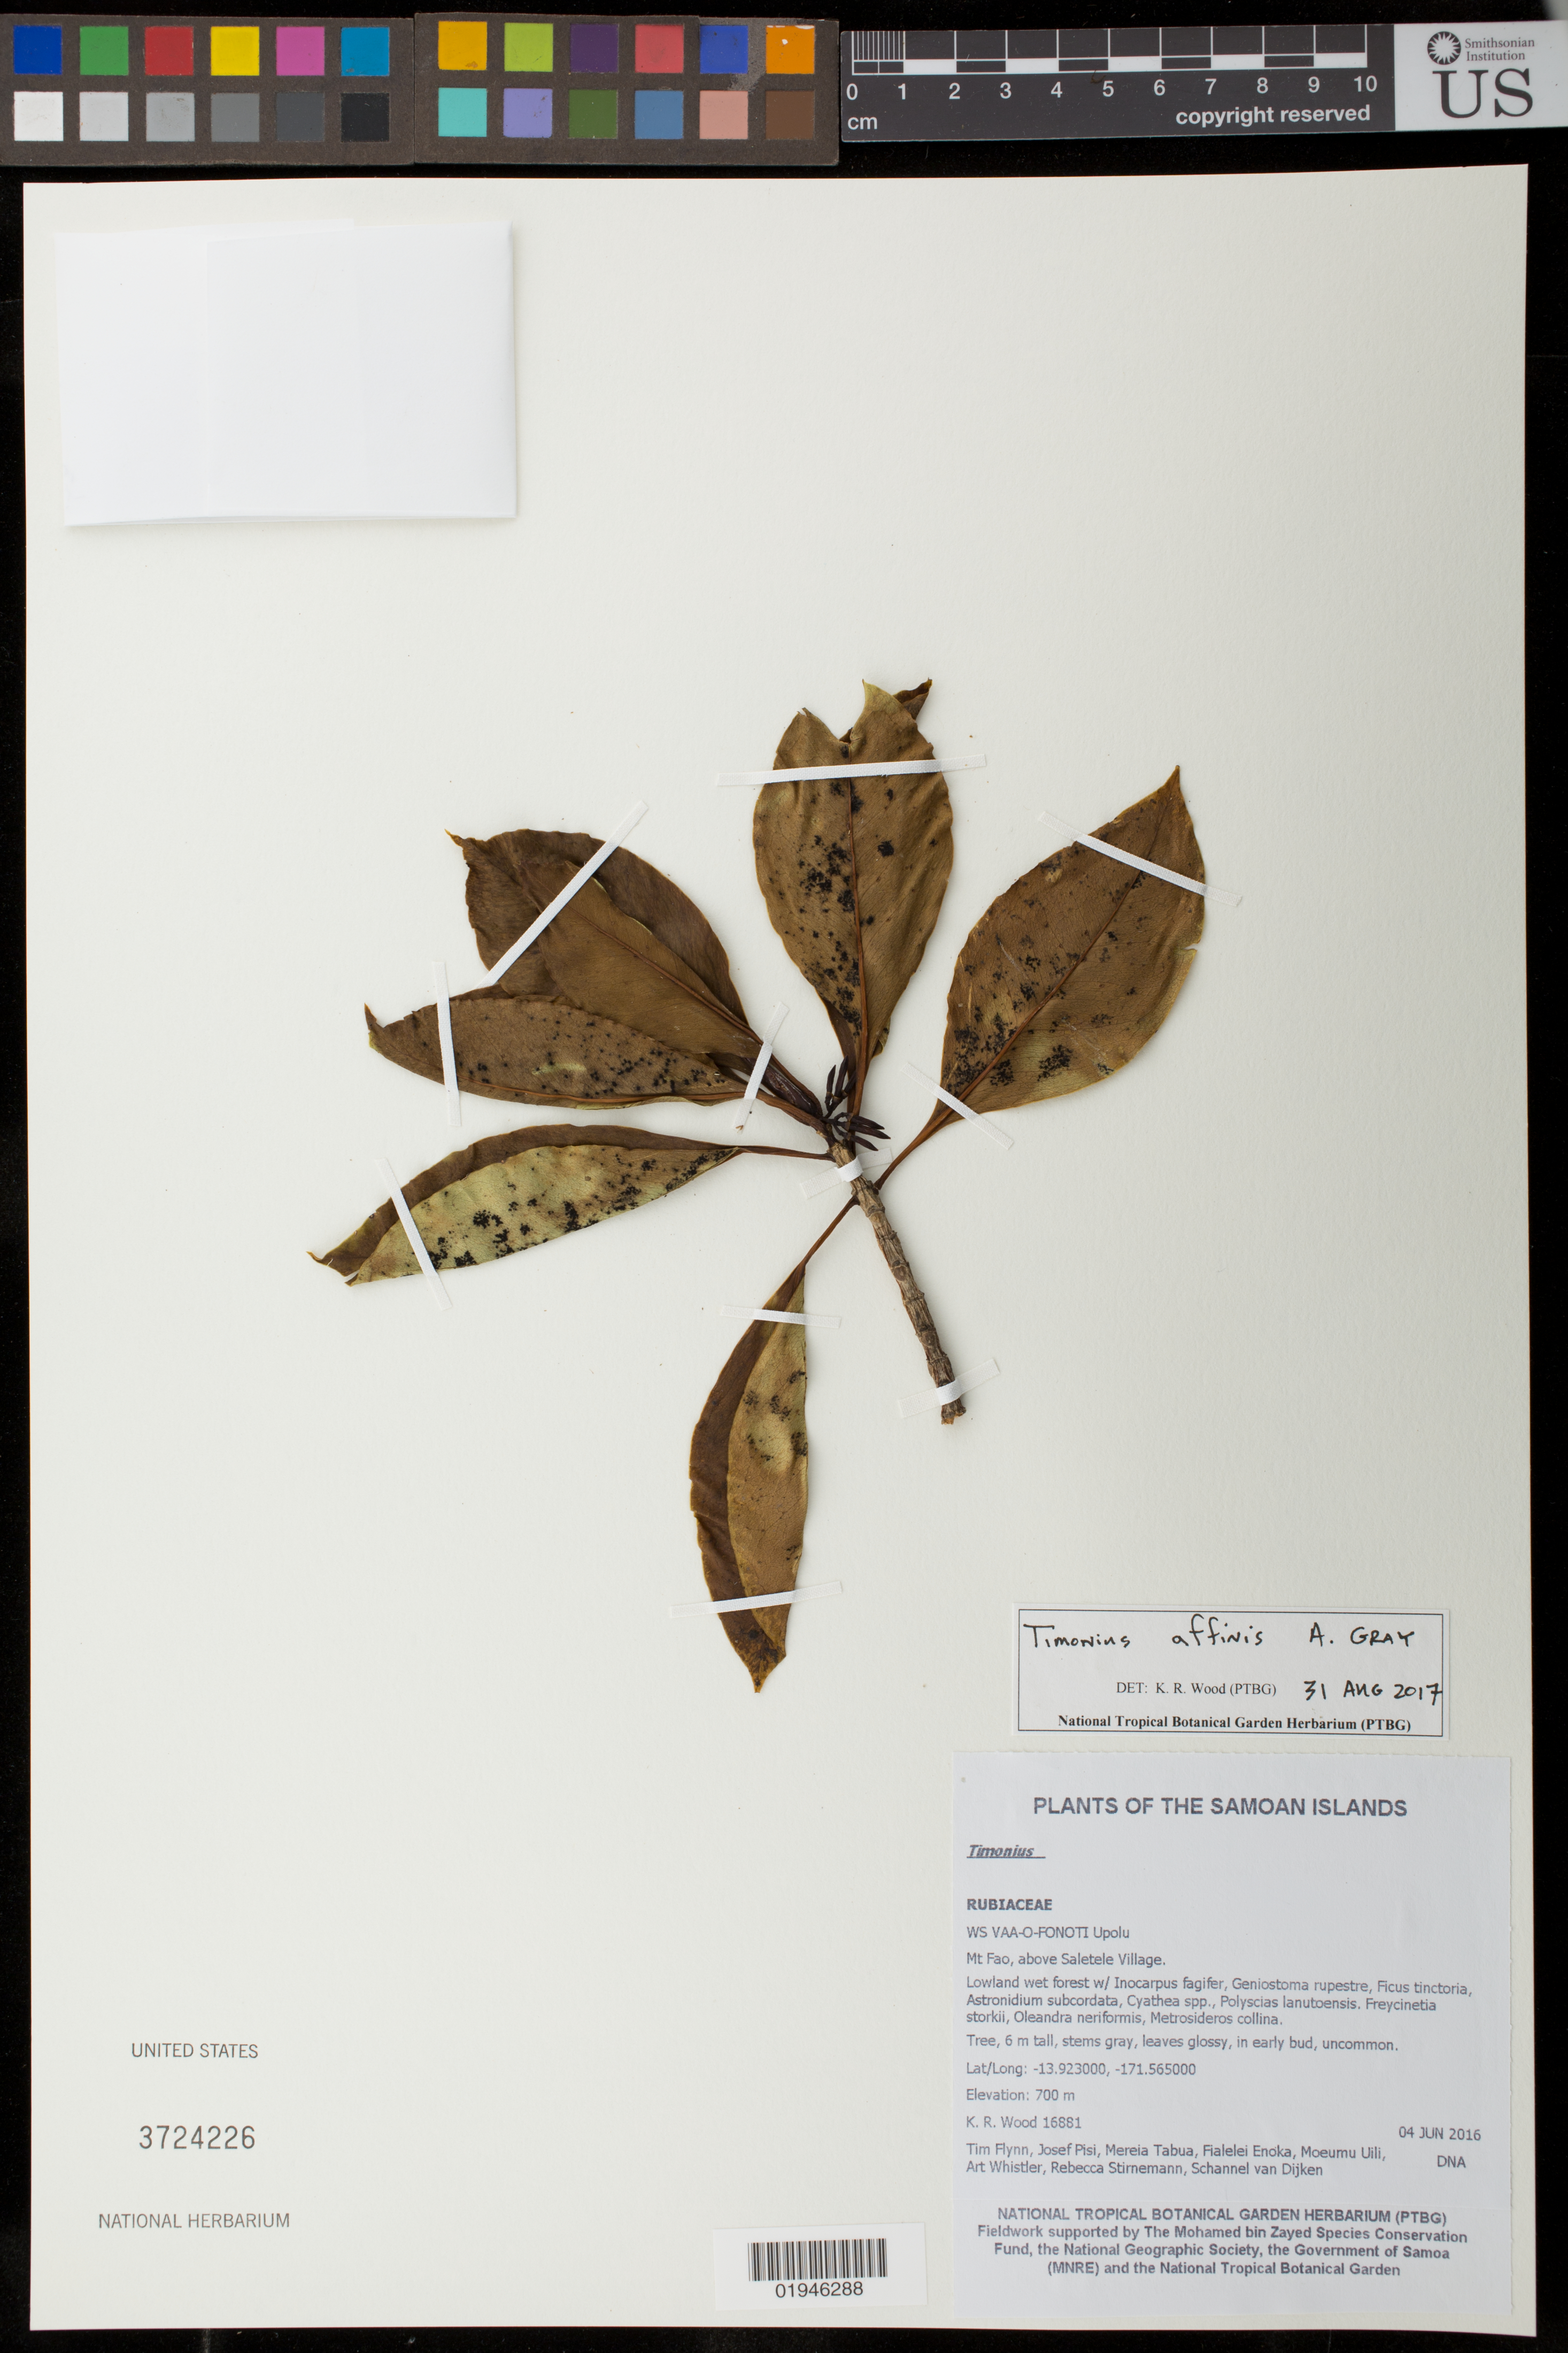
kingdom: Plantae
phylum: Tracheophyta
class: Magnoliopsida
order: Gentianales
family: Rubiaceae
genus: Timonius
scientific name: Timonius affinis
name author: A. Gray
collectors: K. R. Wood, T. W. Flynn, J. Pisi, M. Tabua, F. Enoka, M. Uili, A. Whistler & R. Stirnemann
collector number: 16881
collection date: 2016-06-04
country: Samoa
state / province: Atua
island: Upolu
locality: Upolu, Mt. Fao, above Saletele Village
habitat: Lowland wet forest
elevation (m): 700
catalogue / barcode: US 3724226